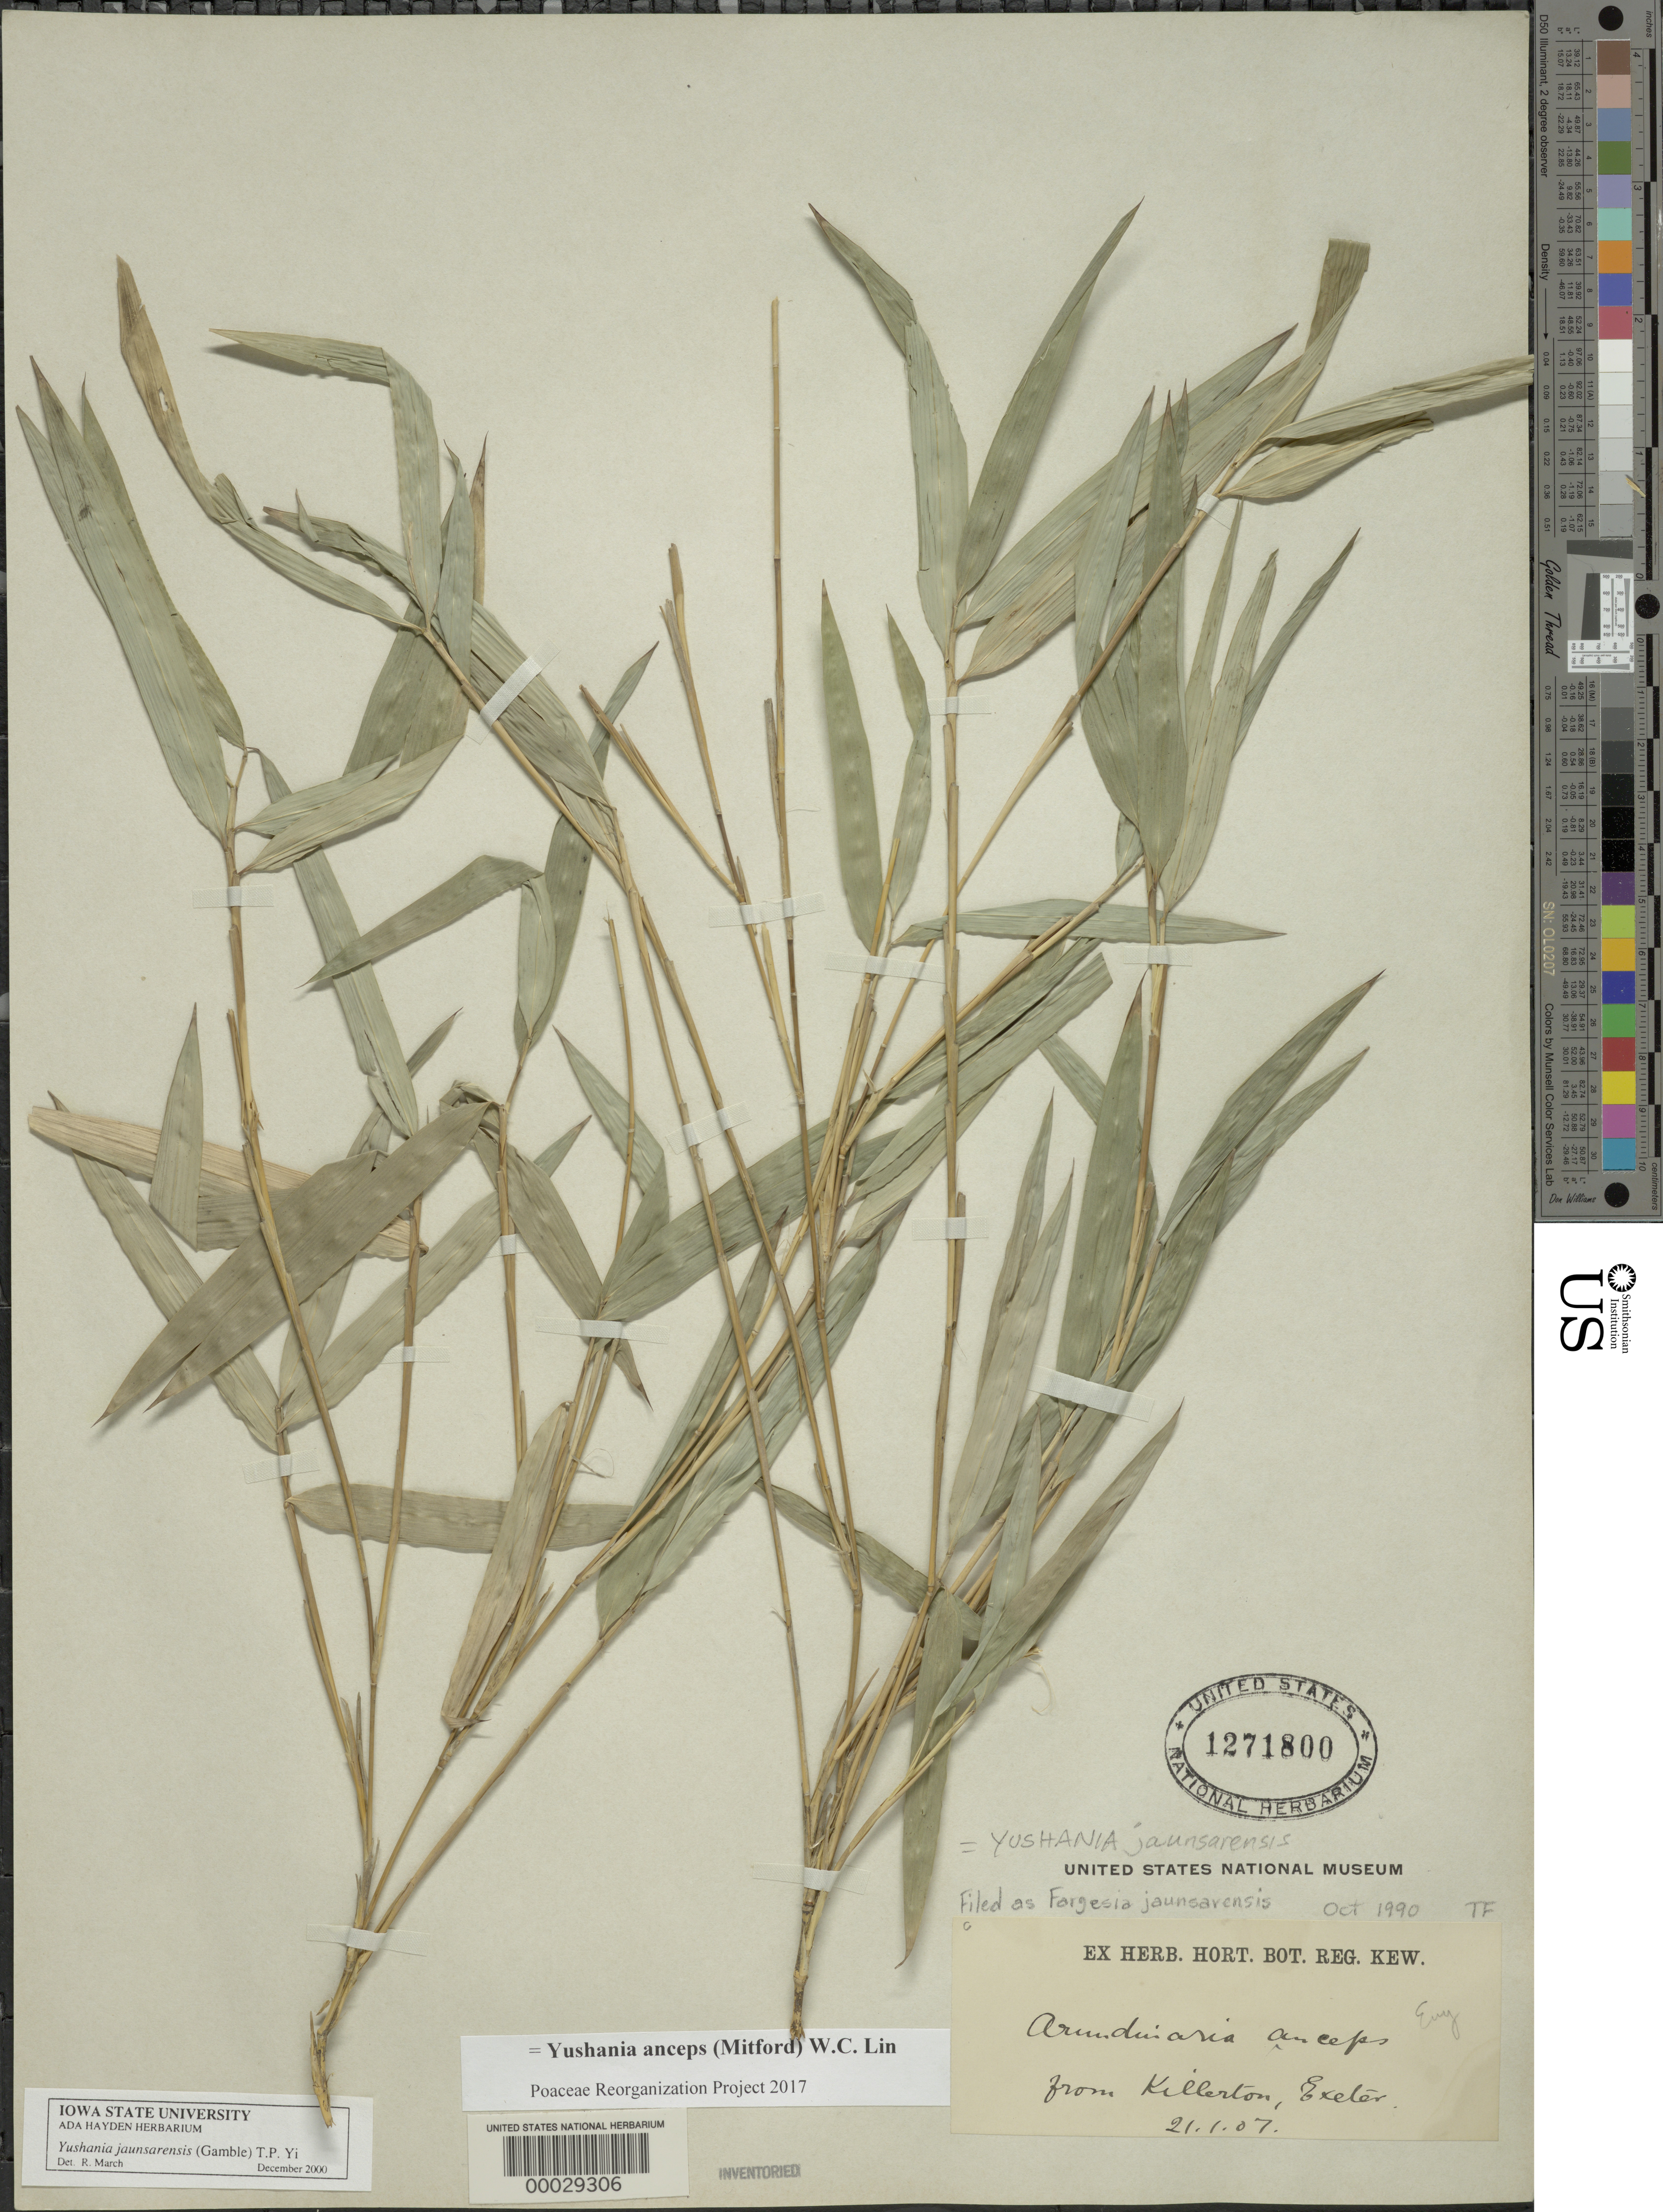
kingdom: Plantae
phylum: Tracheophyta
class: Liliopsida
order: Poales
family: Poaceae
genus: Yushania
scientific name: Yushania anceps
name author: (Mitford) W.C. Lin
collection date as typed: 21 Jan 1907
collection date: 1907-01-21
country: United Kingdom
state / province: England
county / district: Devonshire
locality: Killerton, Exeter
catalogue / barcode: US 1271800